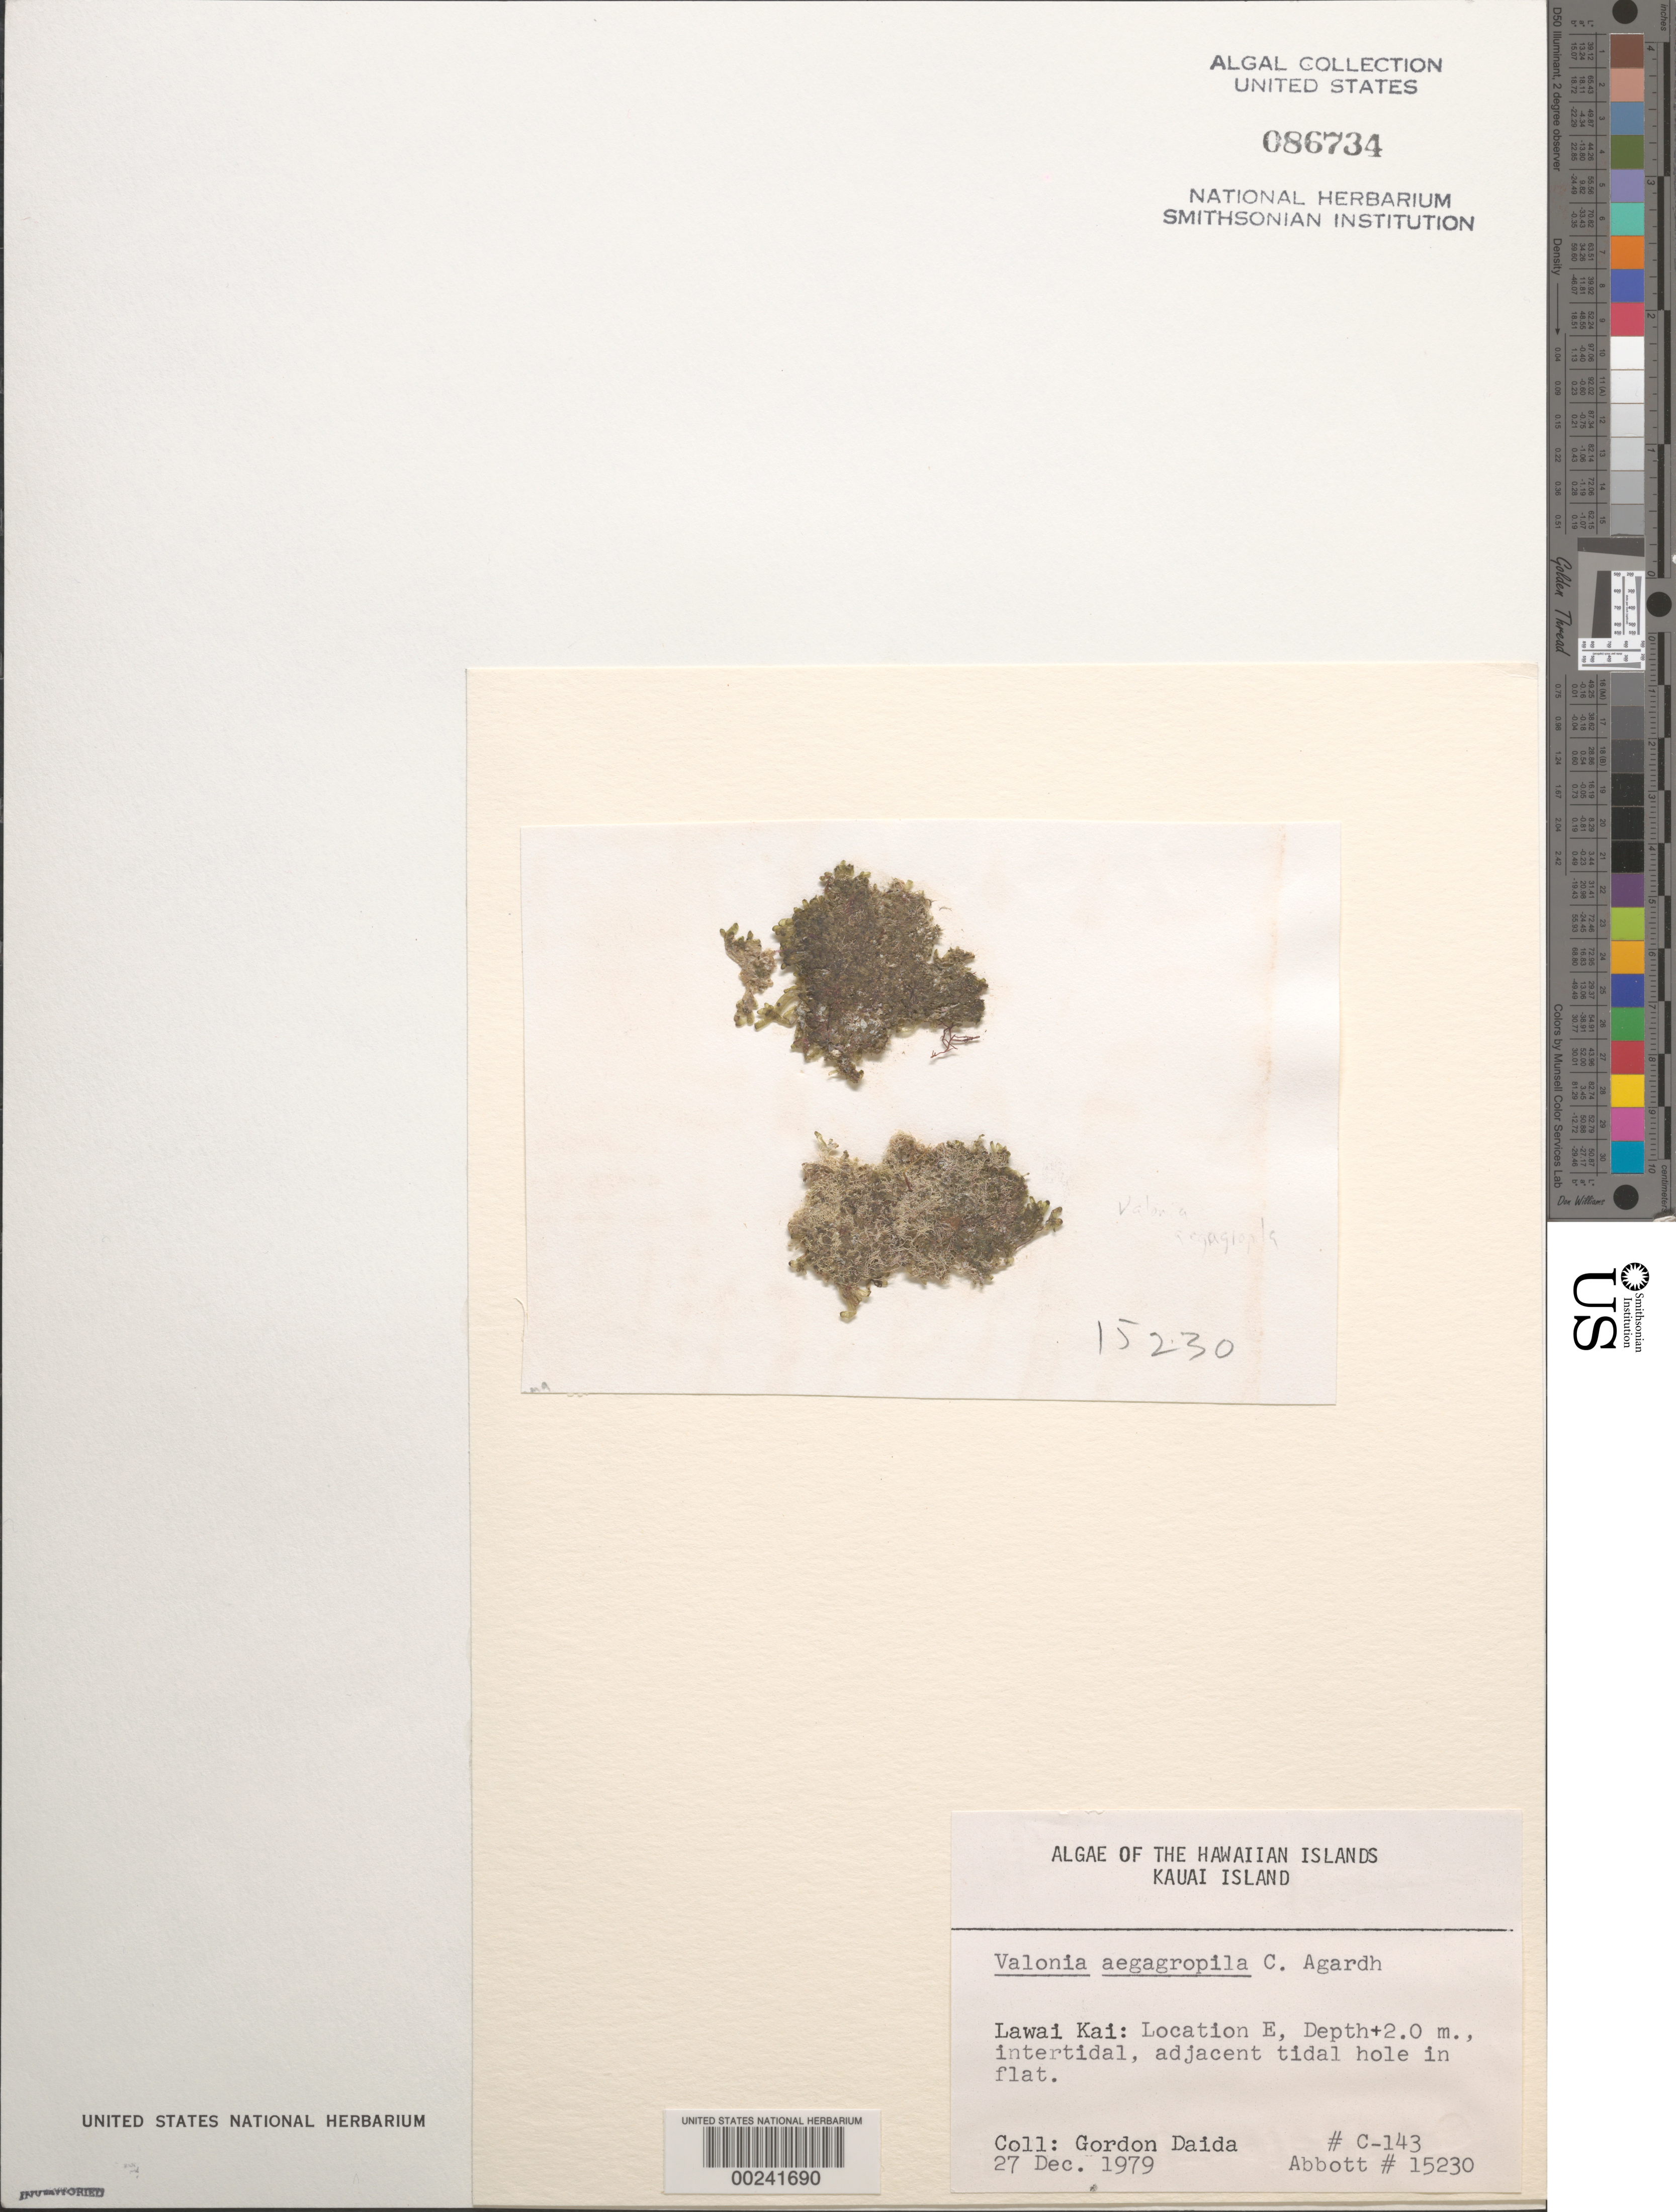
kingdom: Plantae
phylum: Chlorophyta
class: Ulvophyceae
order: Siphonocladales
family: Valoniaceae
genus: Valonia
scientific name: Valonia aegagropila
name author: C. Agardh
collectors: G. Daida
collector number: C143 & IAA 15230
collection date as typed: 27 Dec 1979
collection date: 1979-12-27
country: United States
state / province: Hawaii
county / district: Kauai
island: Kaua'i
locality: Lawai Kai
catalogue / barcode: US 86734